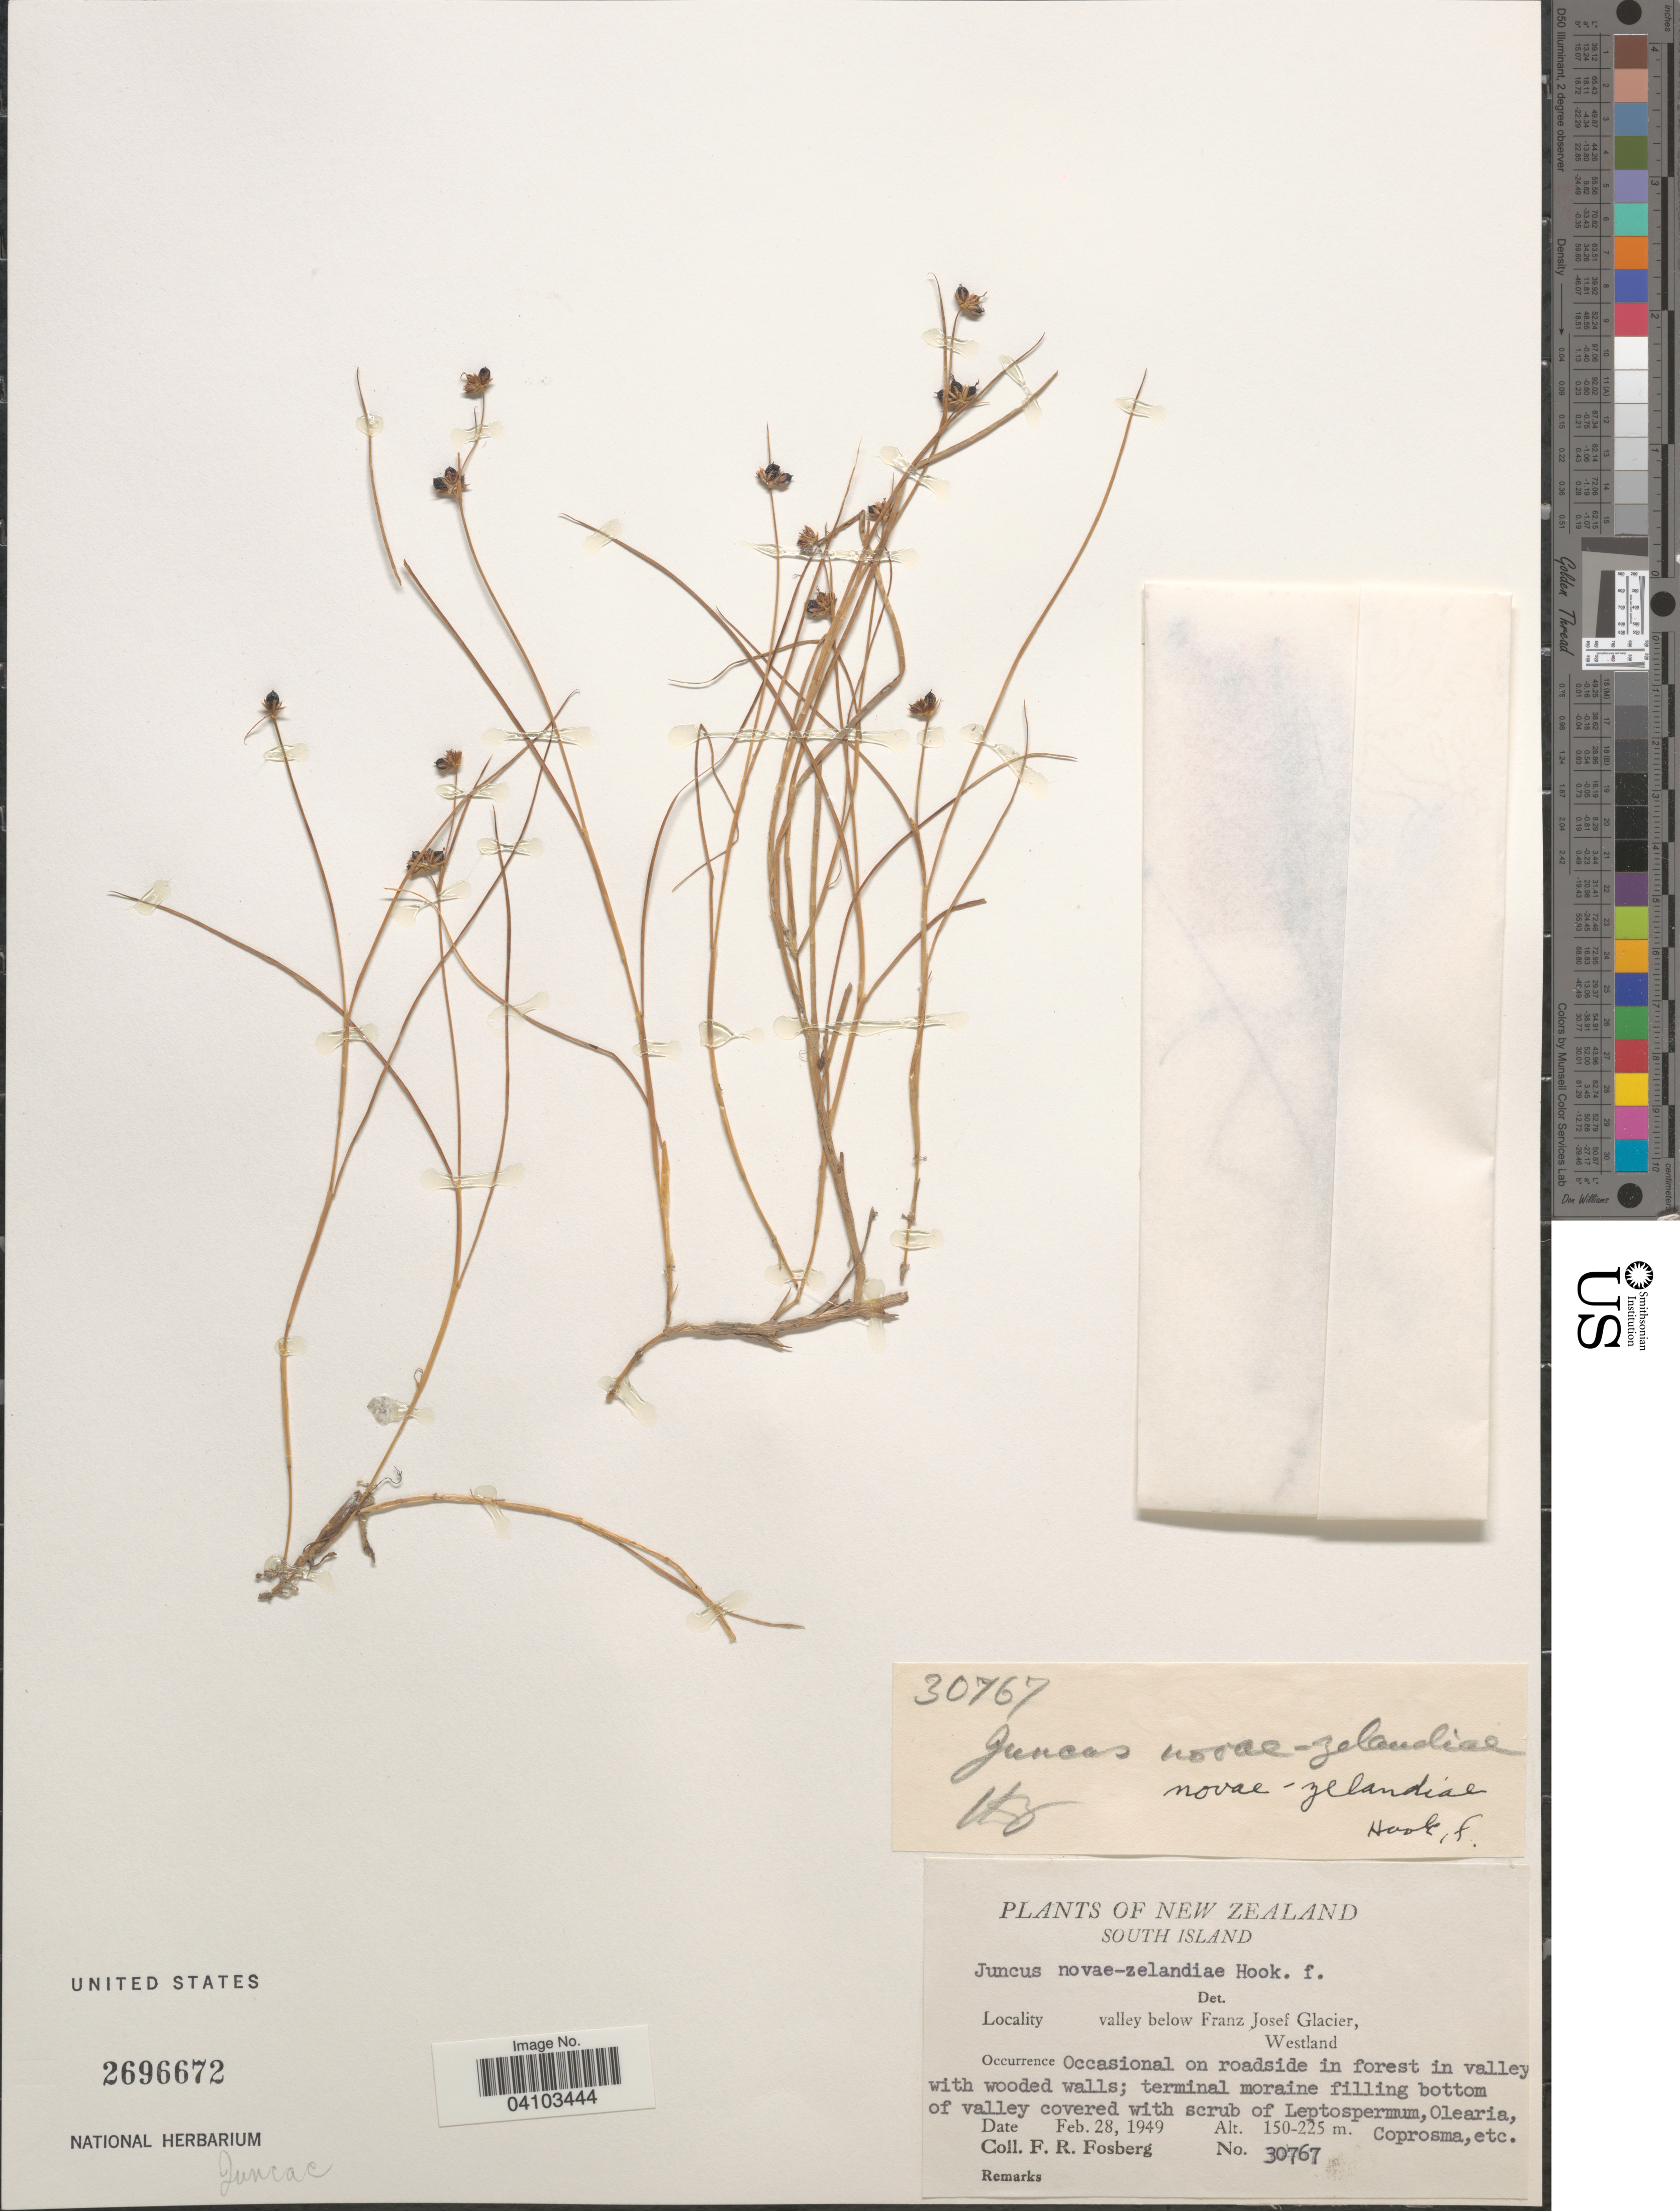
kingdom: Plantae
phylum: Tracheophyta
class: Liliopsida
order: Poales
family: Juncaceae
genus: Juncus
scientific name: Juncus novae-zelandiae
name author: Hook. f.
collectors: F. R. Fosberg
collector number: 30767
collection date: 1949-02-28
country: New Zealand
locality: South Island. Valley below Franz Josef Glacier, Westland.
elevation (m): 150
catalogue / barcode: US 2696672